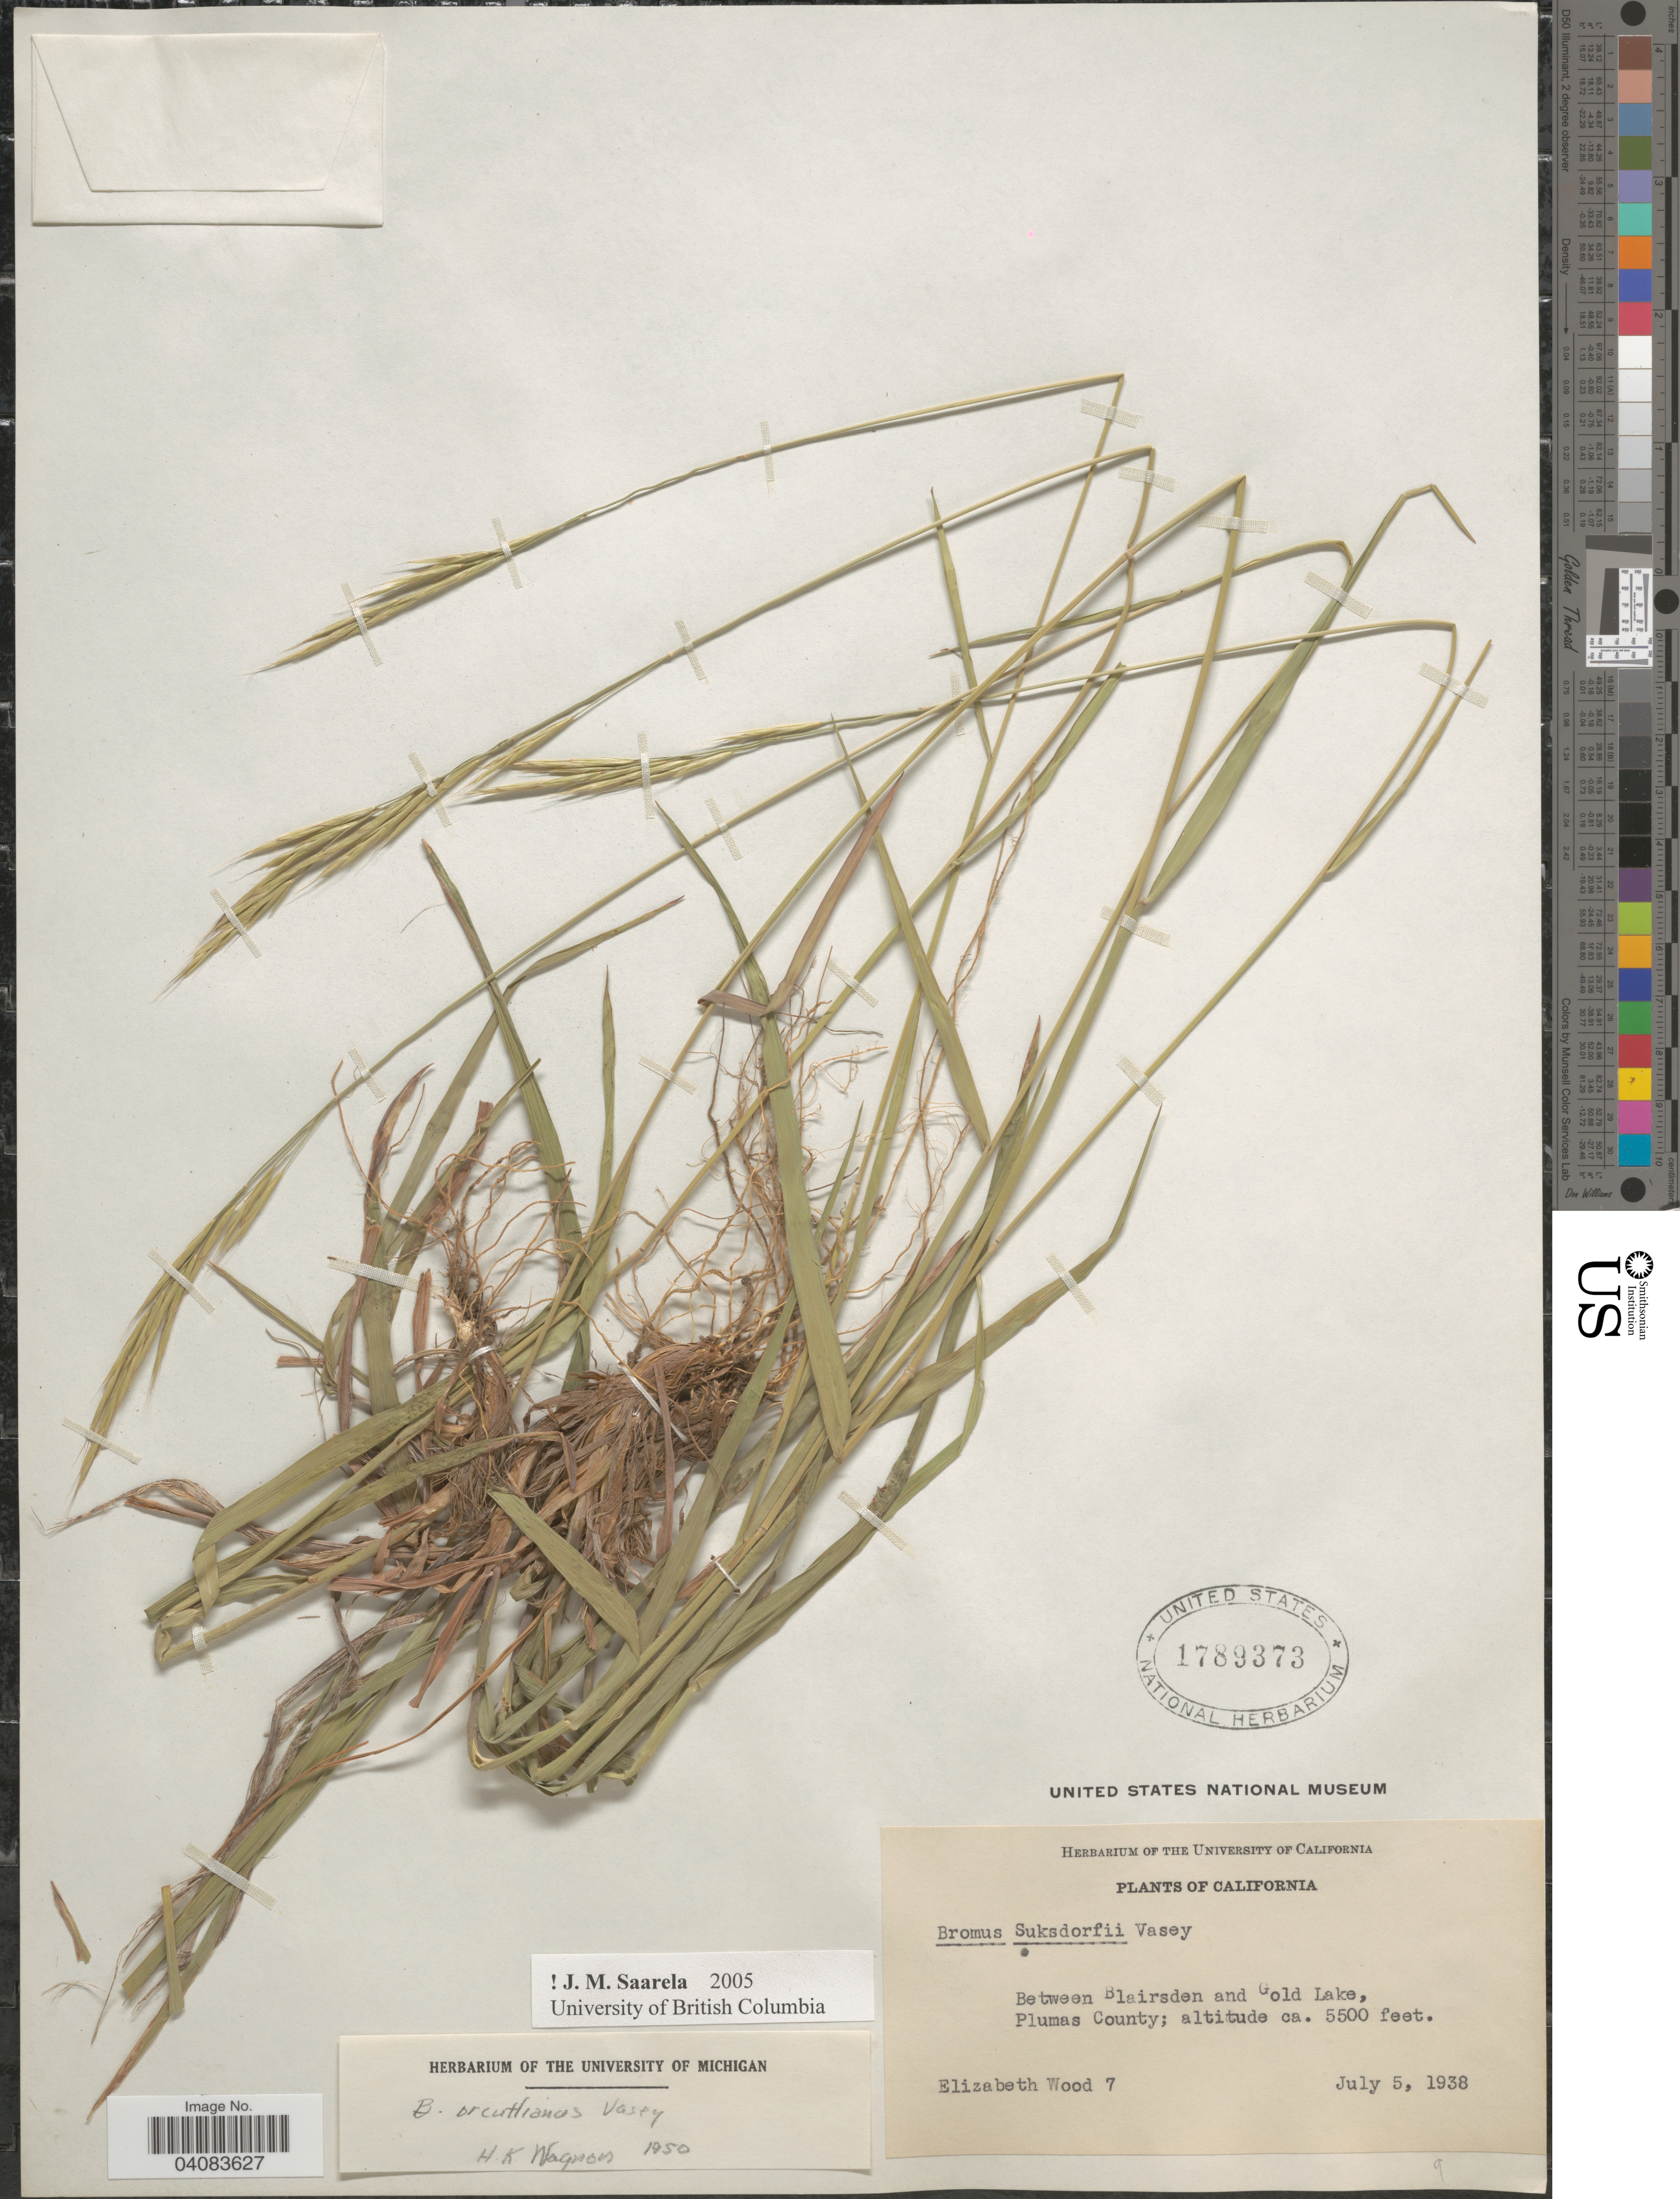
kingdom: Plantae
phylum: Tracheophyta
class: Liliopsida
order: Poales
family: Poaceae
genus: Bromus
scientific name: Bromus orcuttianus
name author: Vasey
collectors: E. Wood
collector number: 7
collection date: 1938-07-05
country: United States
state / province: California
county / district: Plumas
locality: Between Blairsden and Gold Lake, Plumas County.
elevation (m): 1676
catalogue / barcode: US 1789373